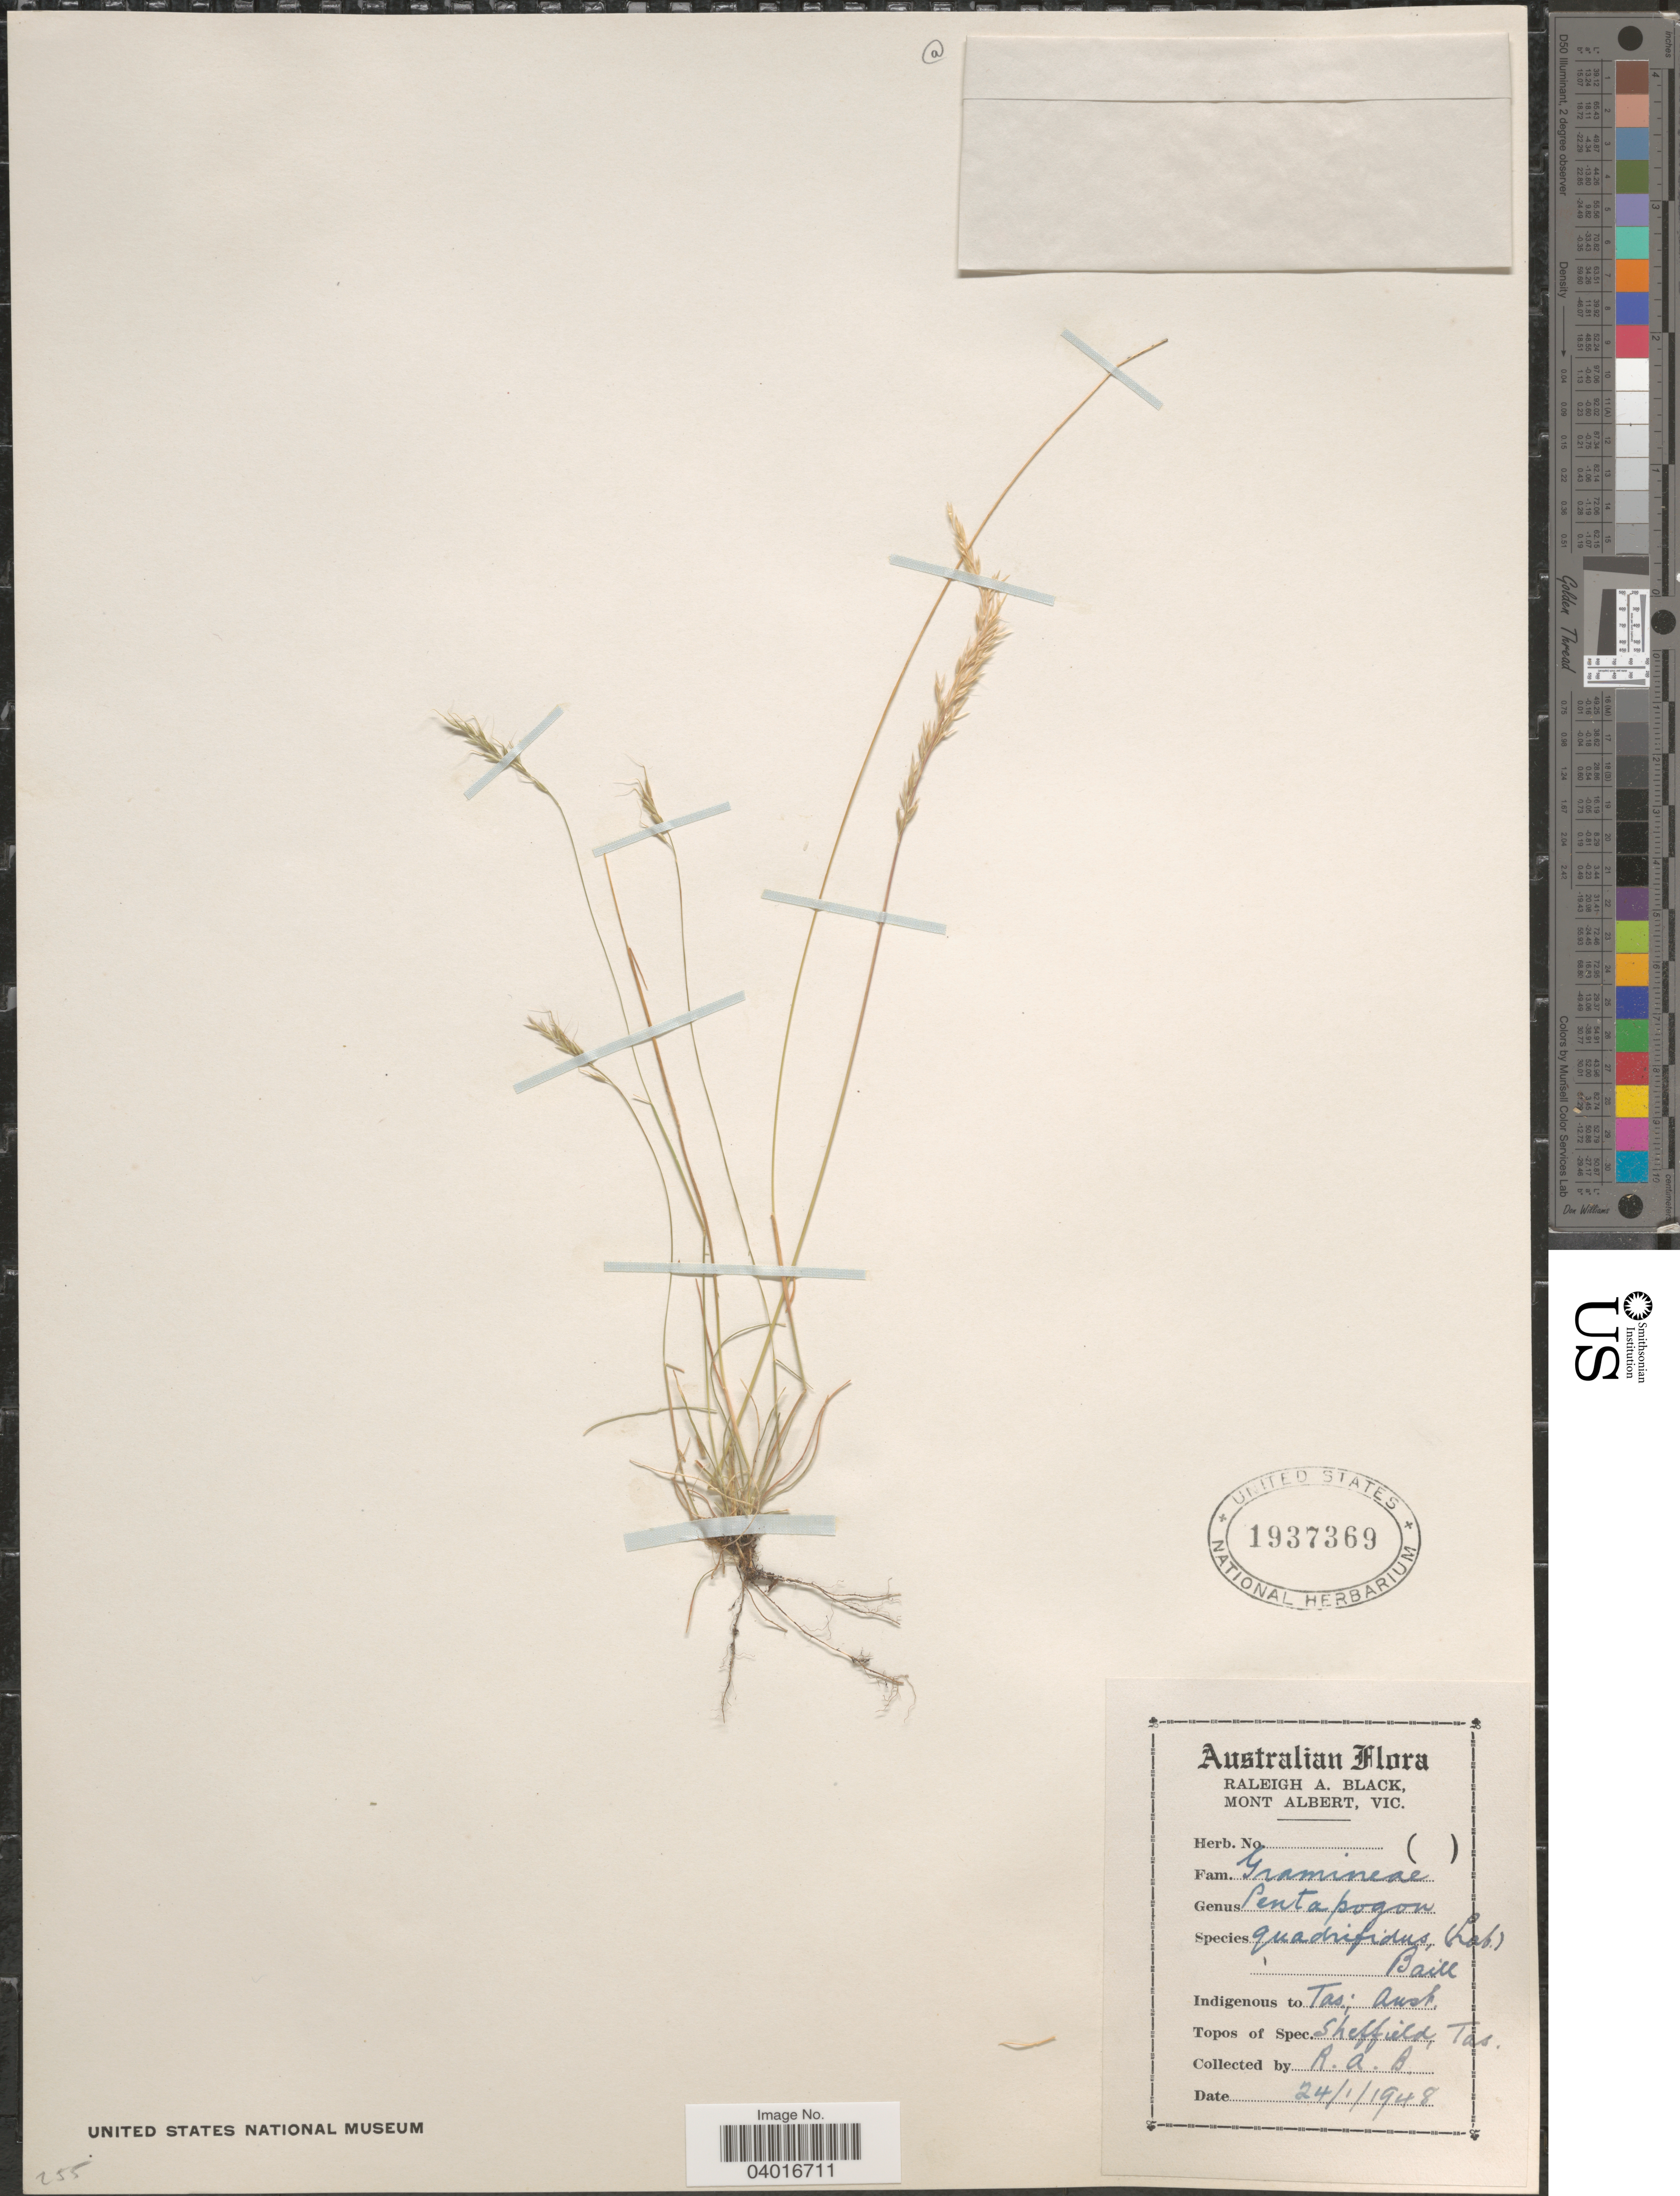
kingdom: Plantae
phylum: Tracheophyta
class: Liliopsida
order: Poales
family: Poaceae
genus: Pentapogon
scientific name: Pentapogon quadrifidus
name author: (Labill.) Baill.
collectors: R. A. Black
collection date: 1948-01-24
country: Australia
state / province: Tasmania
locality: Sheffield.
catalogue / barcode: US 1937369